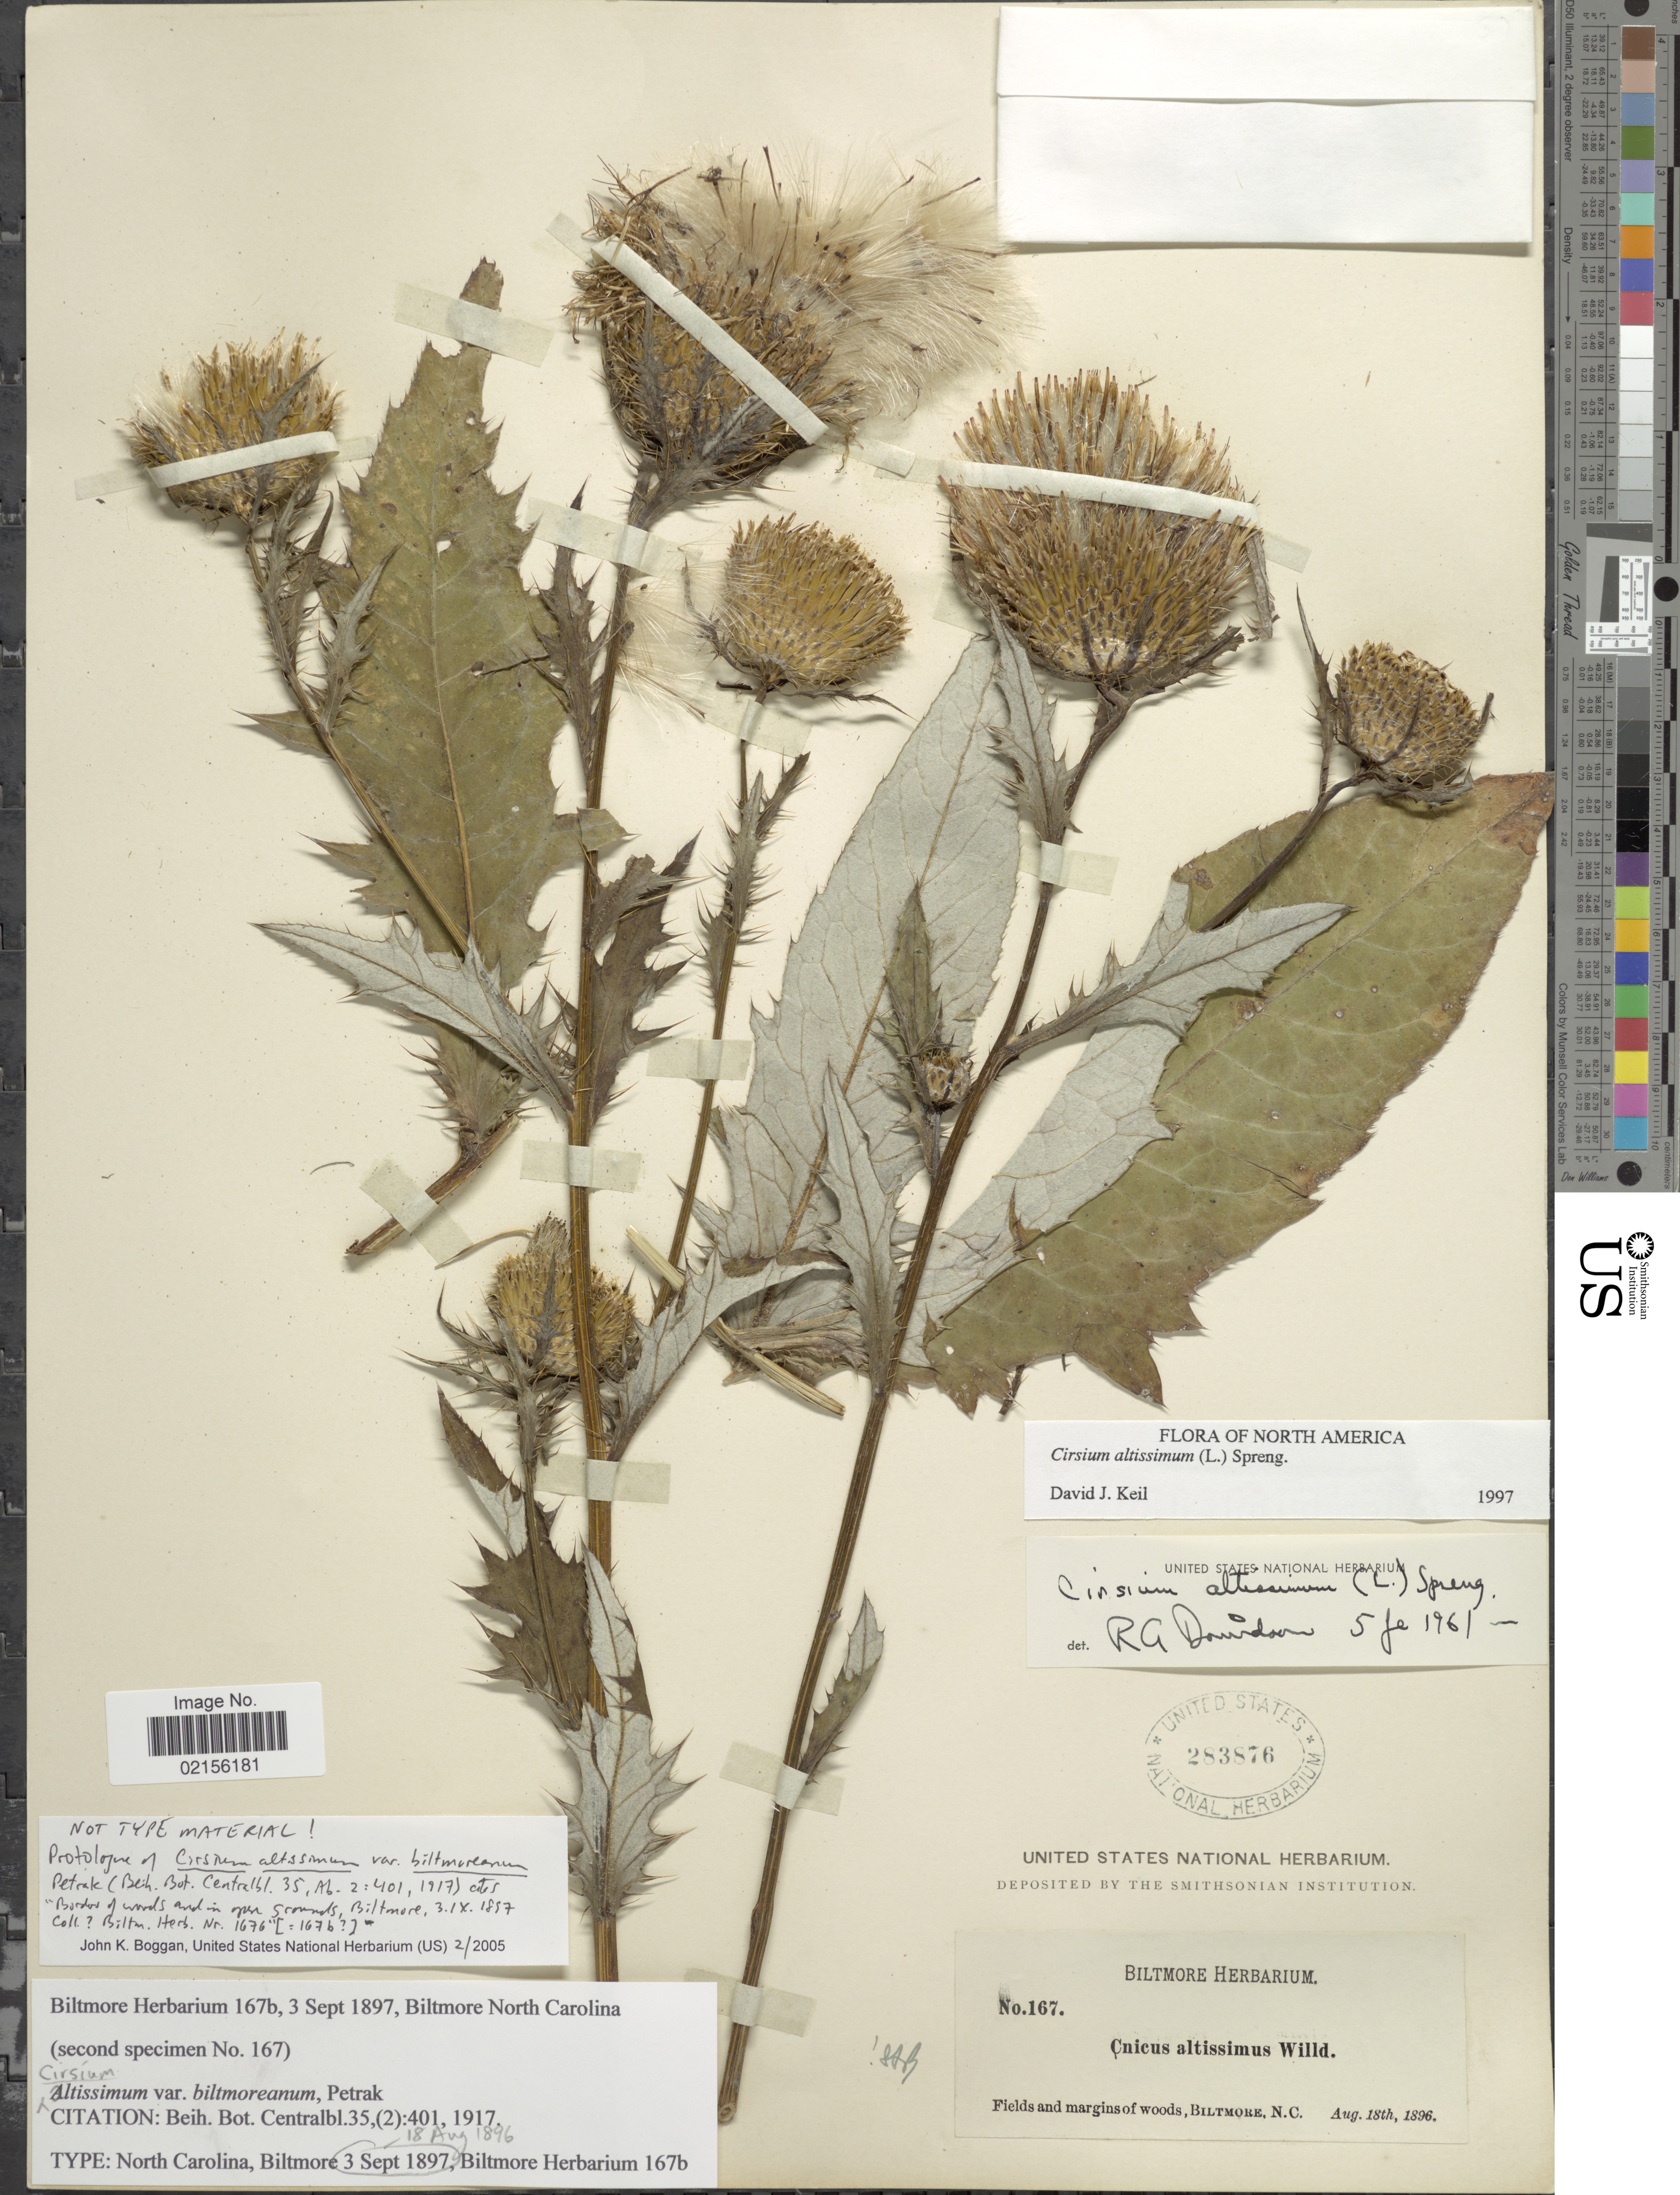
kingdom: Plantae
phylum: Tracheophyta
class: Magnoliopsida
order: Asterales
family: Asteraceae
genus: Cirsium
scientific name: Cirsium altissimum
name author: (L.) Spreng.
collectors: ex herb. Biltmore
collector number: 167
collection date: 1896-08-18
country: United States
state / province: North Carolina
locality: Field and margins of woods, Biltmore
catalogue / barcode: US 283876